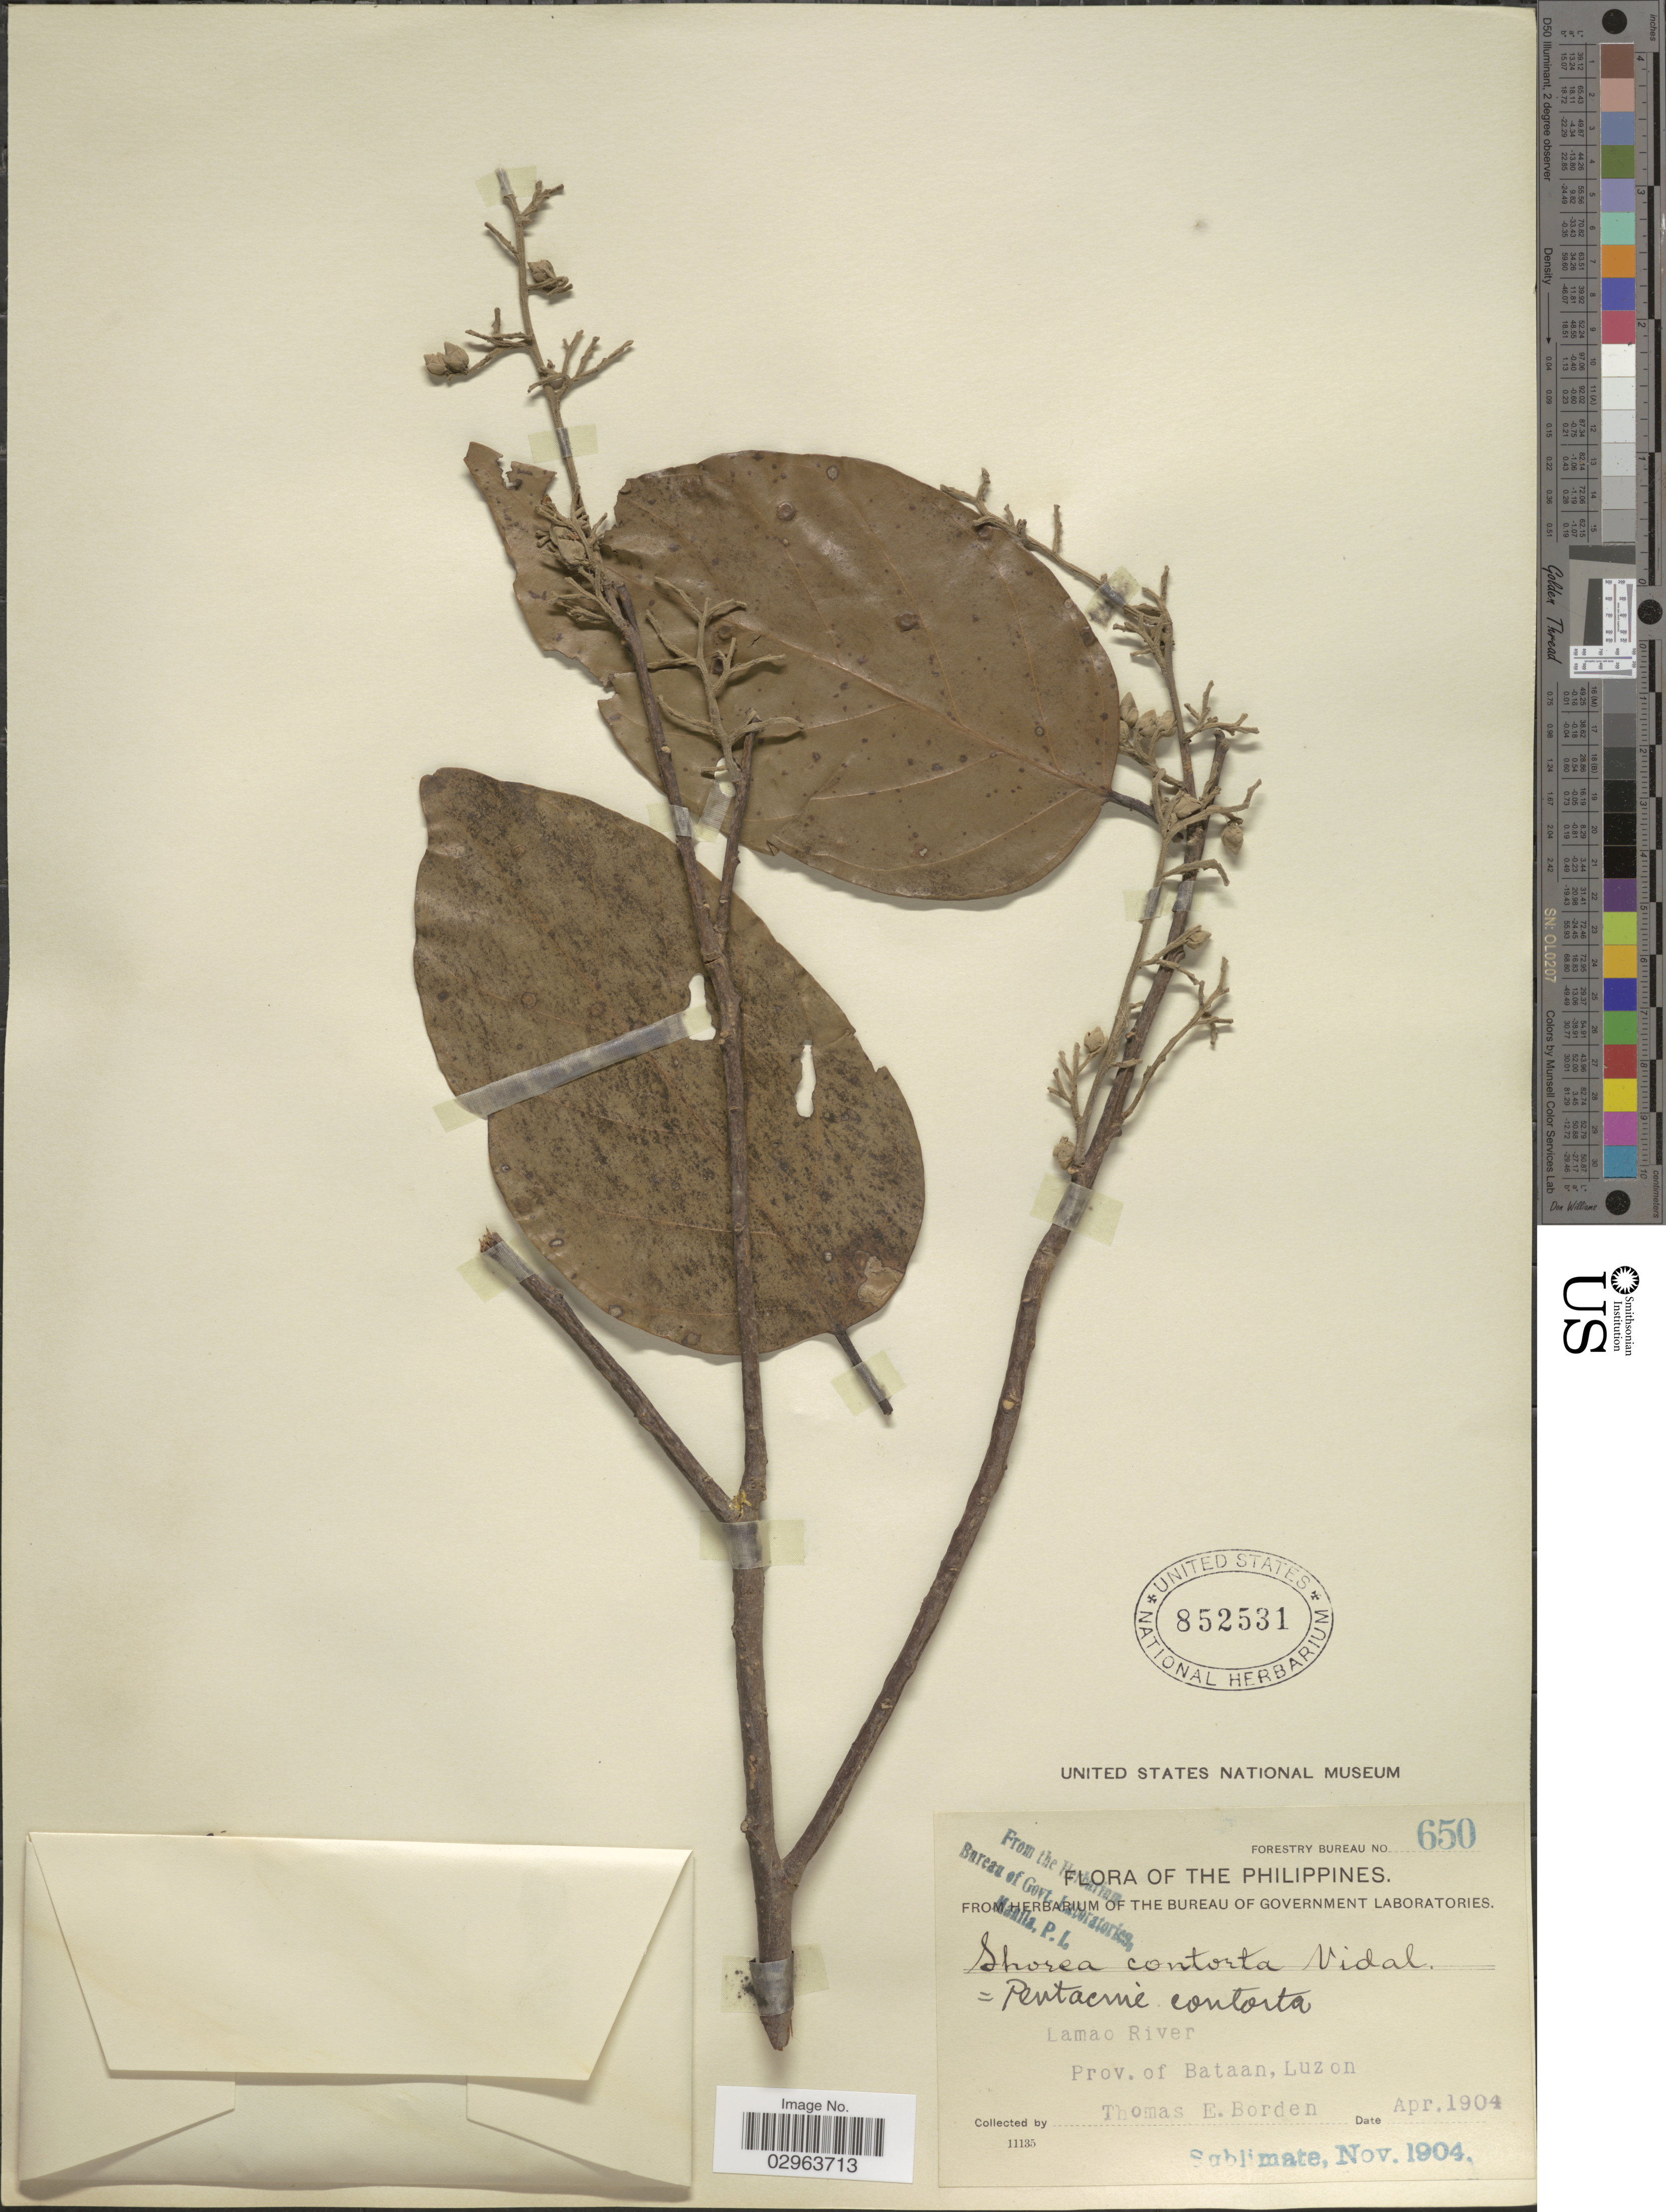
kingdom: Plantae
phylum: Tracheophyta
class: Magnoliopsida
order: Malvales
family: Dipterocarpaceae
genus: Pentacme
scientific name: Pentacme contorta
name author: (S. Vidal) Merr. & Rolfe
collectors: T. E. Borden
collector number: Forestry Bureau 650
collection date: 1904-04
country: Philippines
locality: Lamao River Prov. of Bataan, Luzon.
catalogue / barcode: US 852531